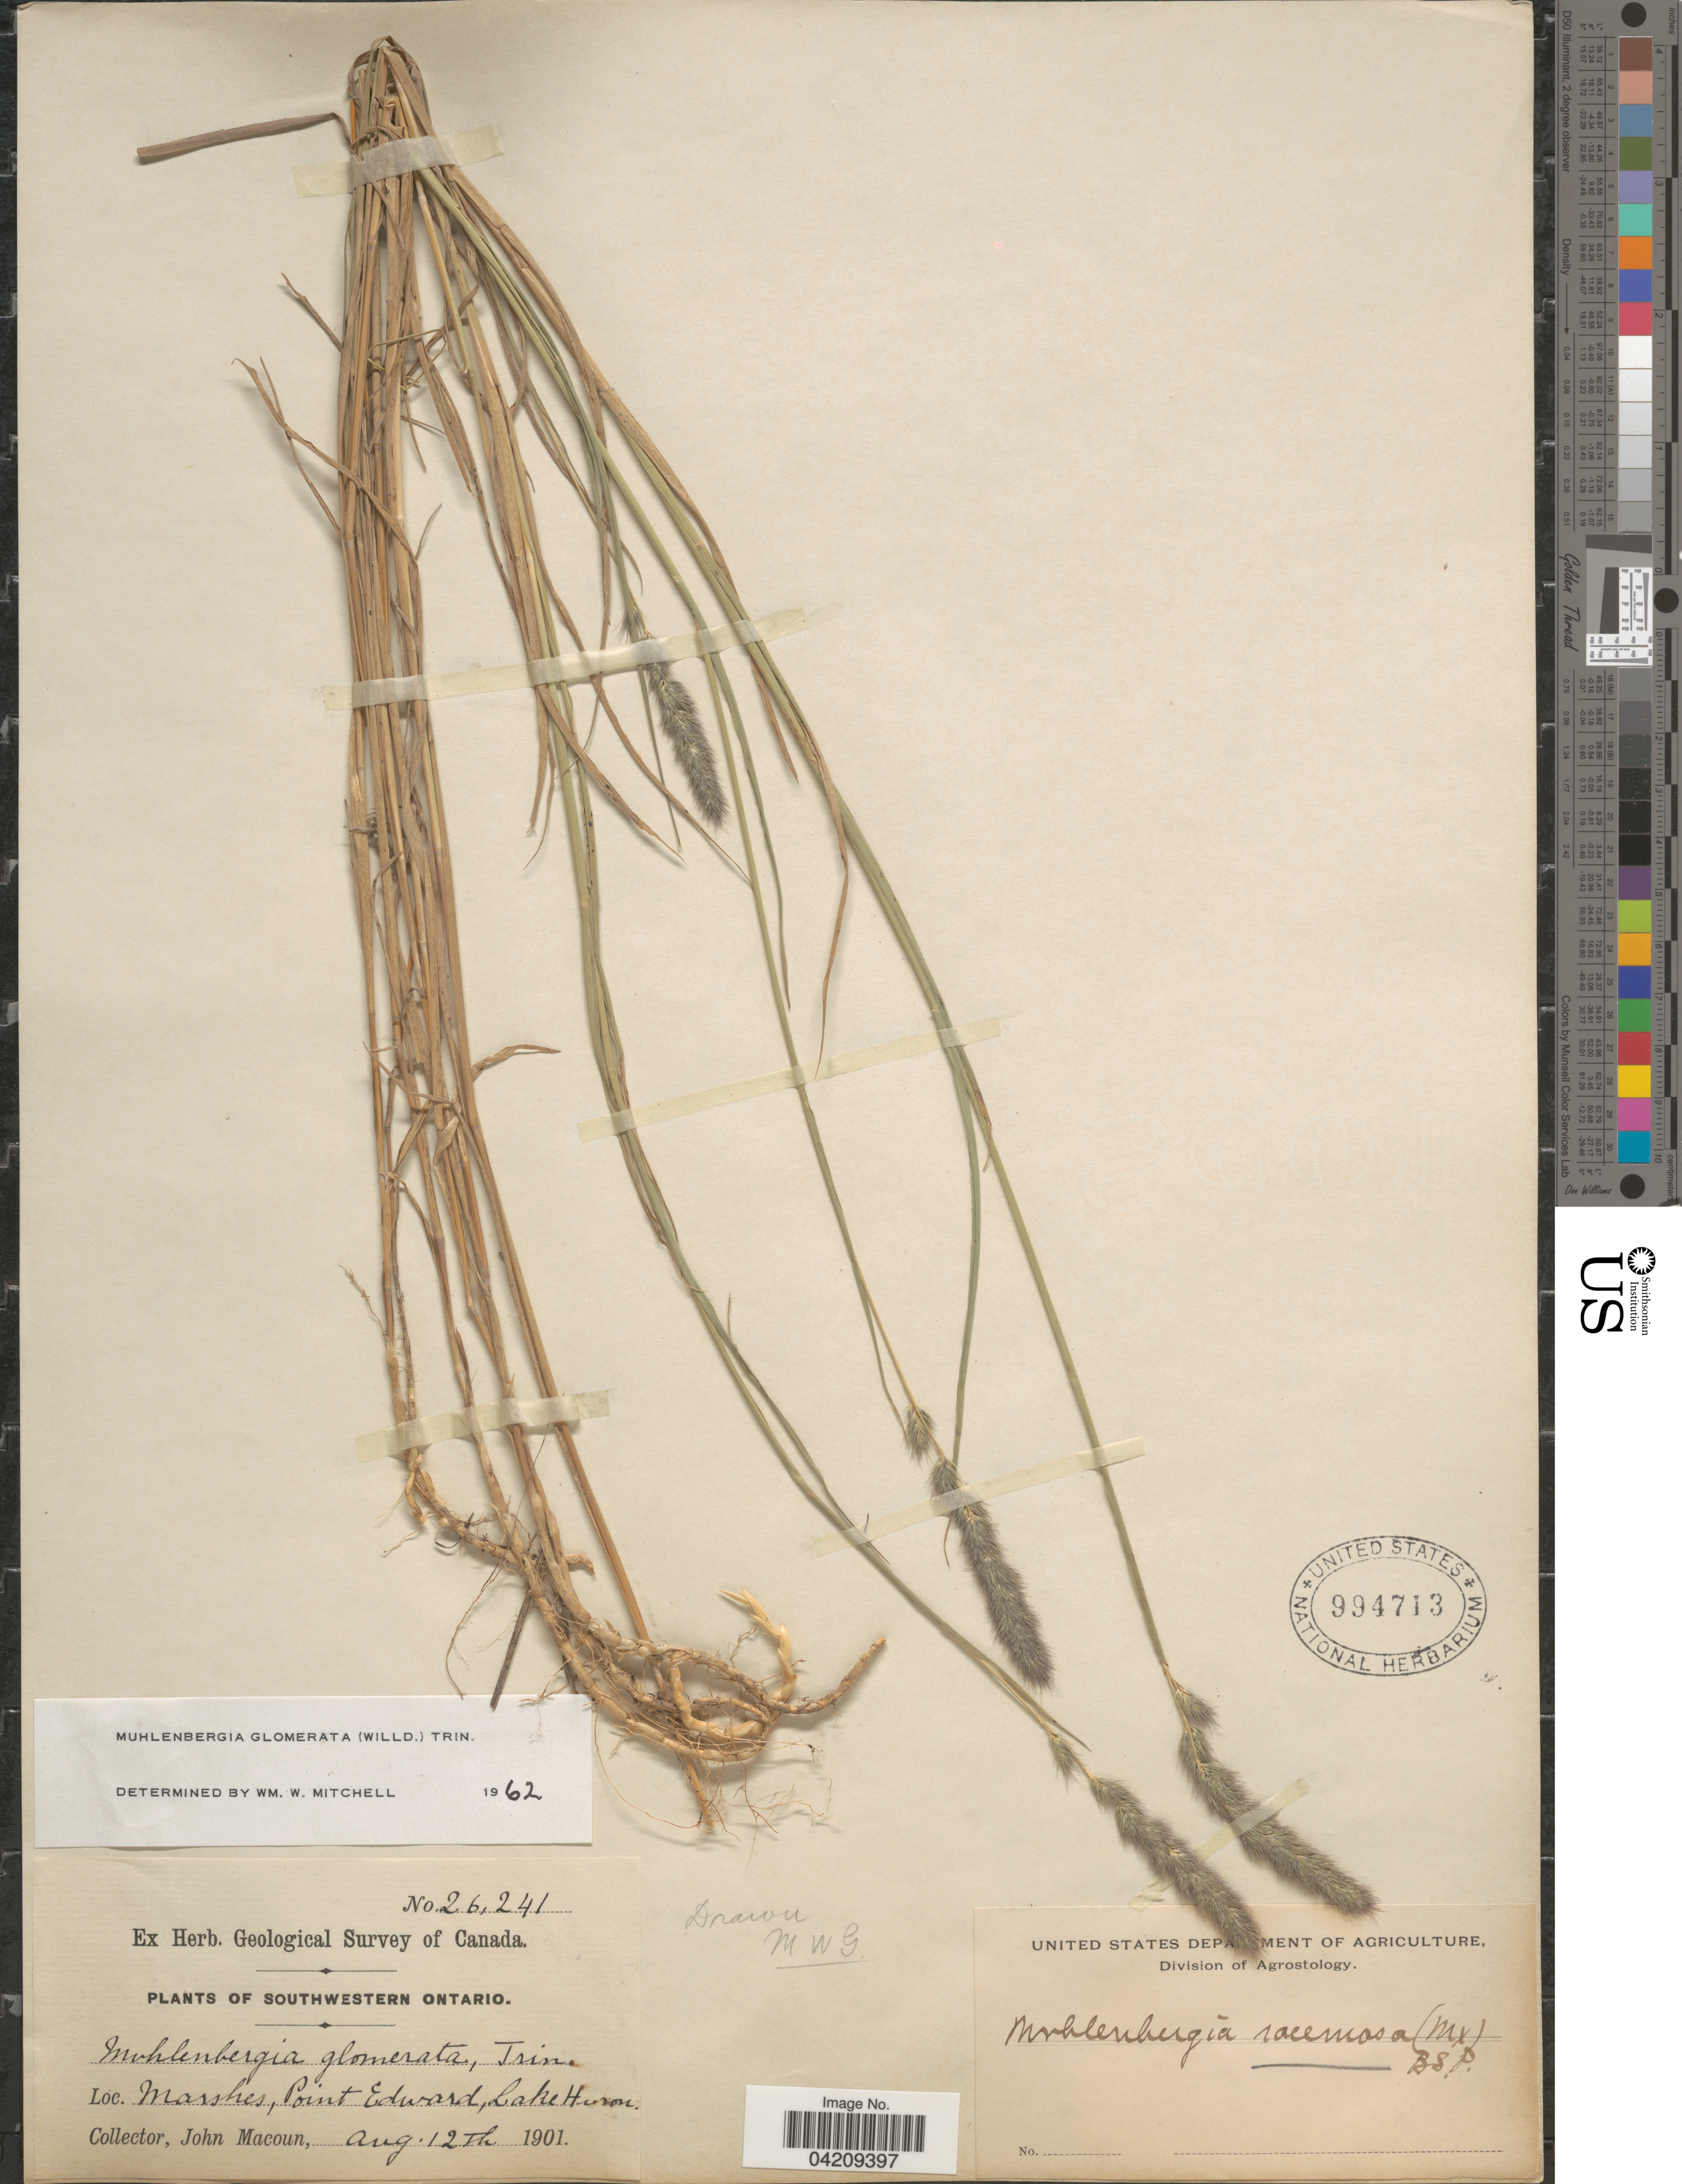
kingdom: Plantae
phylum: Tracheophyta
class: Liliopsida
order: Poales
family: Poaceae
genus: Muhlenbergia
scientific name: Muhlenbergia glomerata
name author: (Willd.) Trin.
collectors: J. Macoun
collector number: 26241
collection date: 1901-08-12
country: Canada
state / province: Ontario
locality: Geological Survey of Canada. Southwestern Ontario. Marshes, Point Edward, Lake Huron.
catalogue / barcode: US 994713